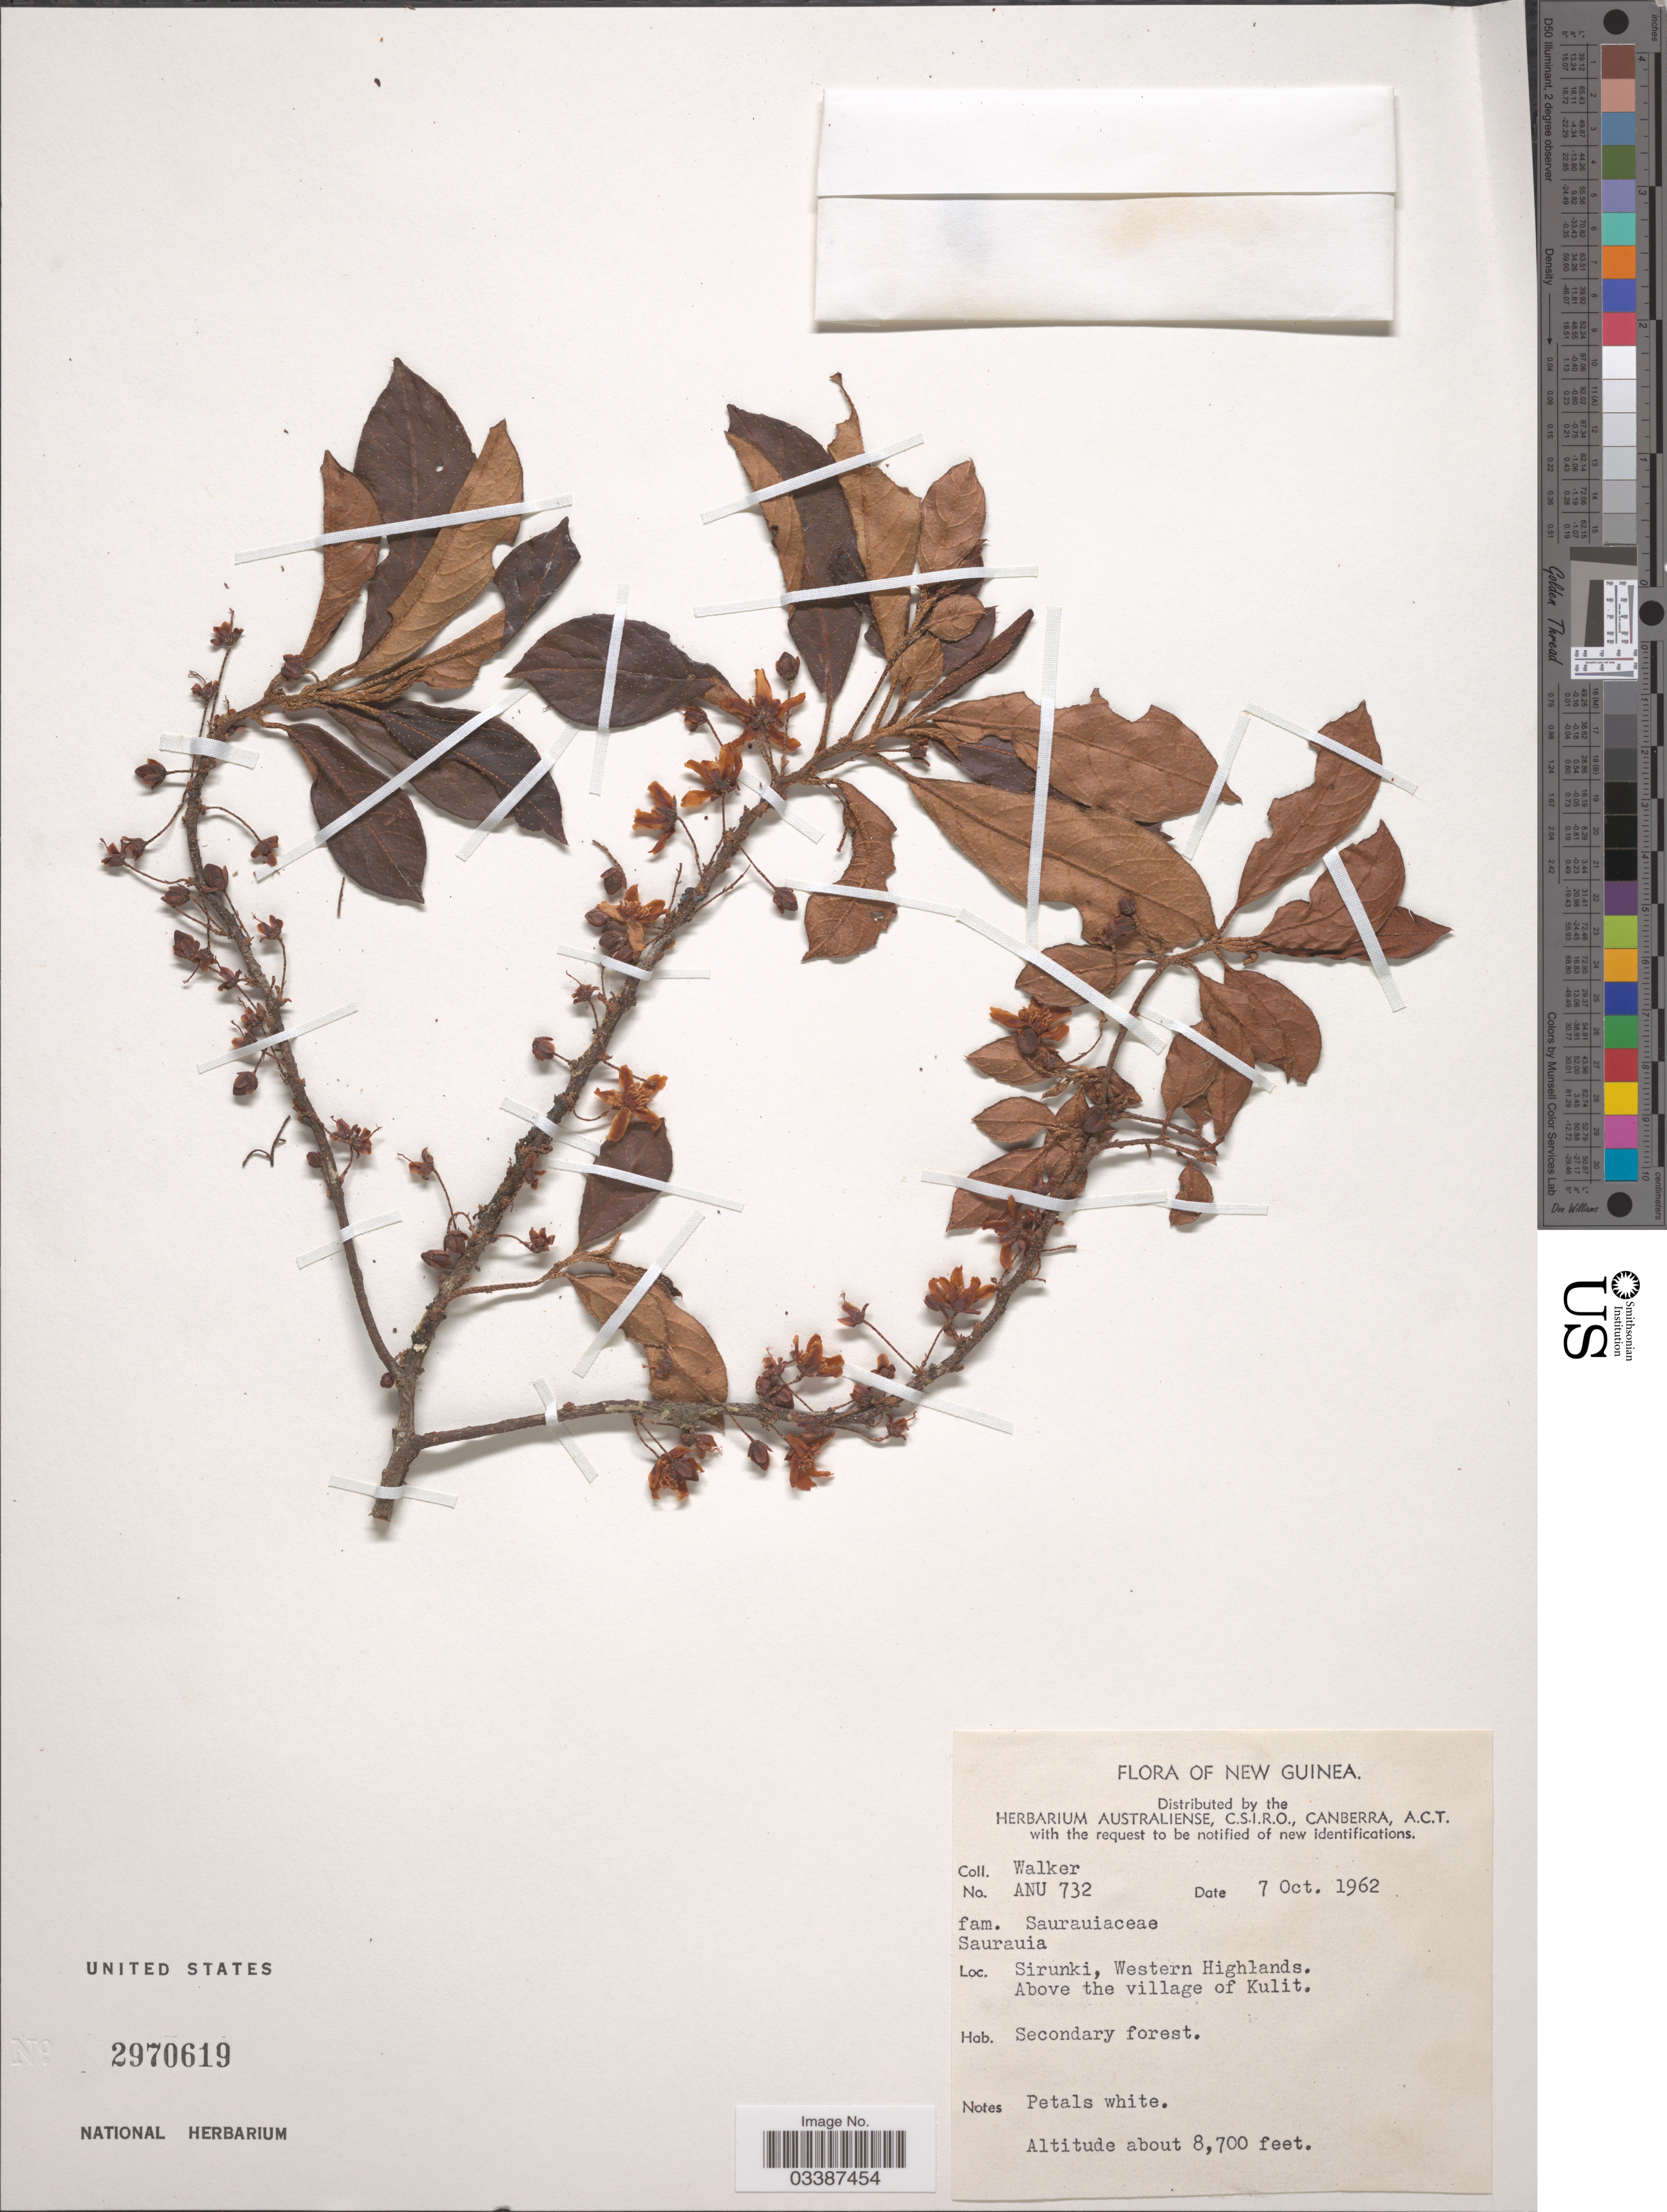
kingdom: Plantae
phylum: Tracheophyta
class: Magnoliopsida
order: Ericales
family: Actinidiaceae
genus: Saurauia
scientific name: Saurauia sp.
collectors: -. Walker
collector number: ANU 732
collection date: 1962-10-07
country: Papua New Guinea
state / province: Western Highlands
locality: New Guinea. Sirunki. Above the village of Kulit.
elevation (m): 2652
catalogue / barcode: US 2970619